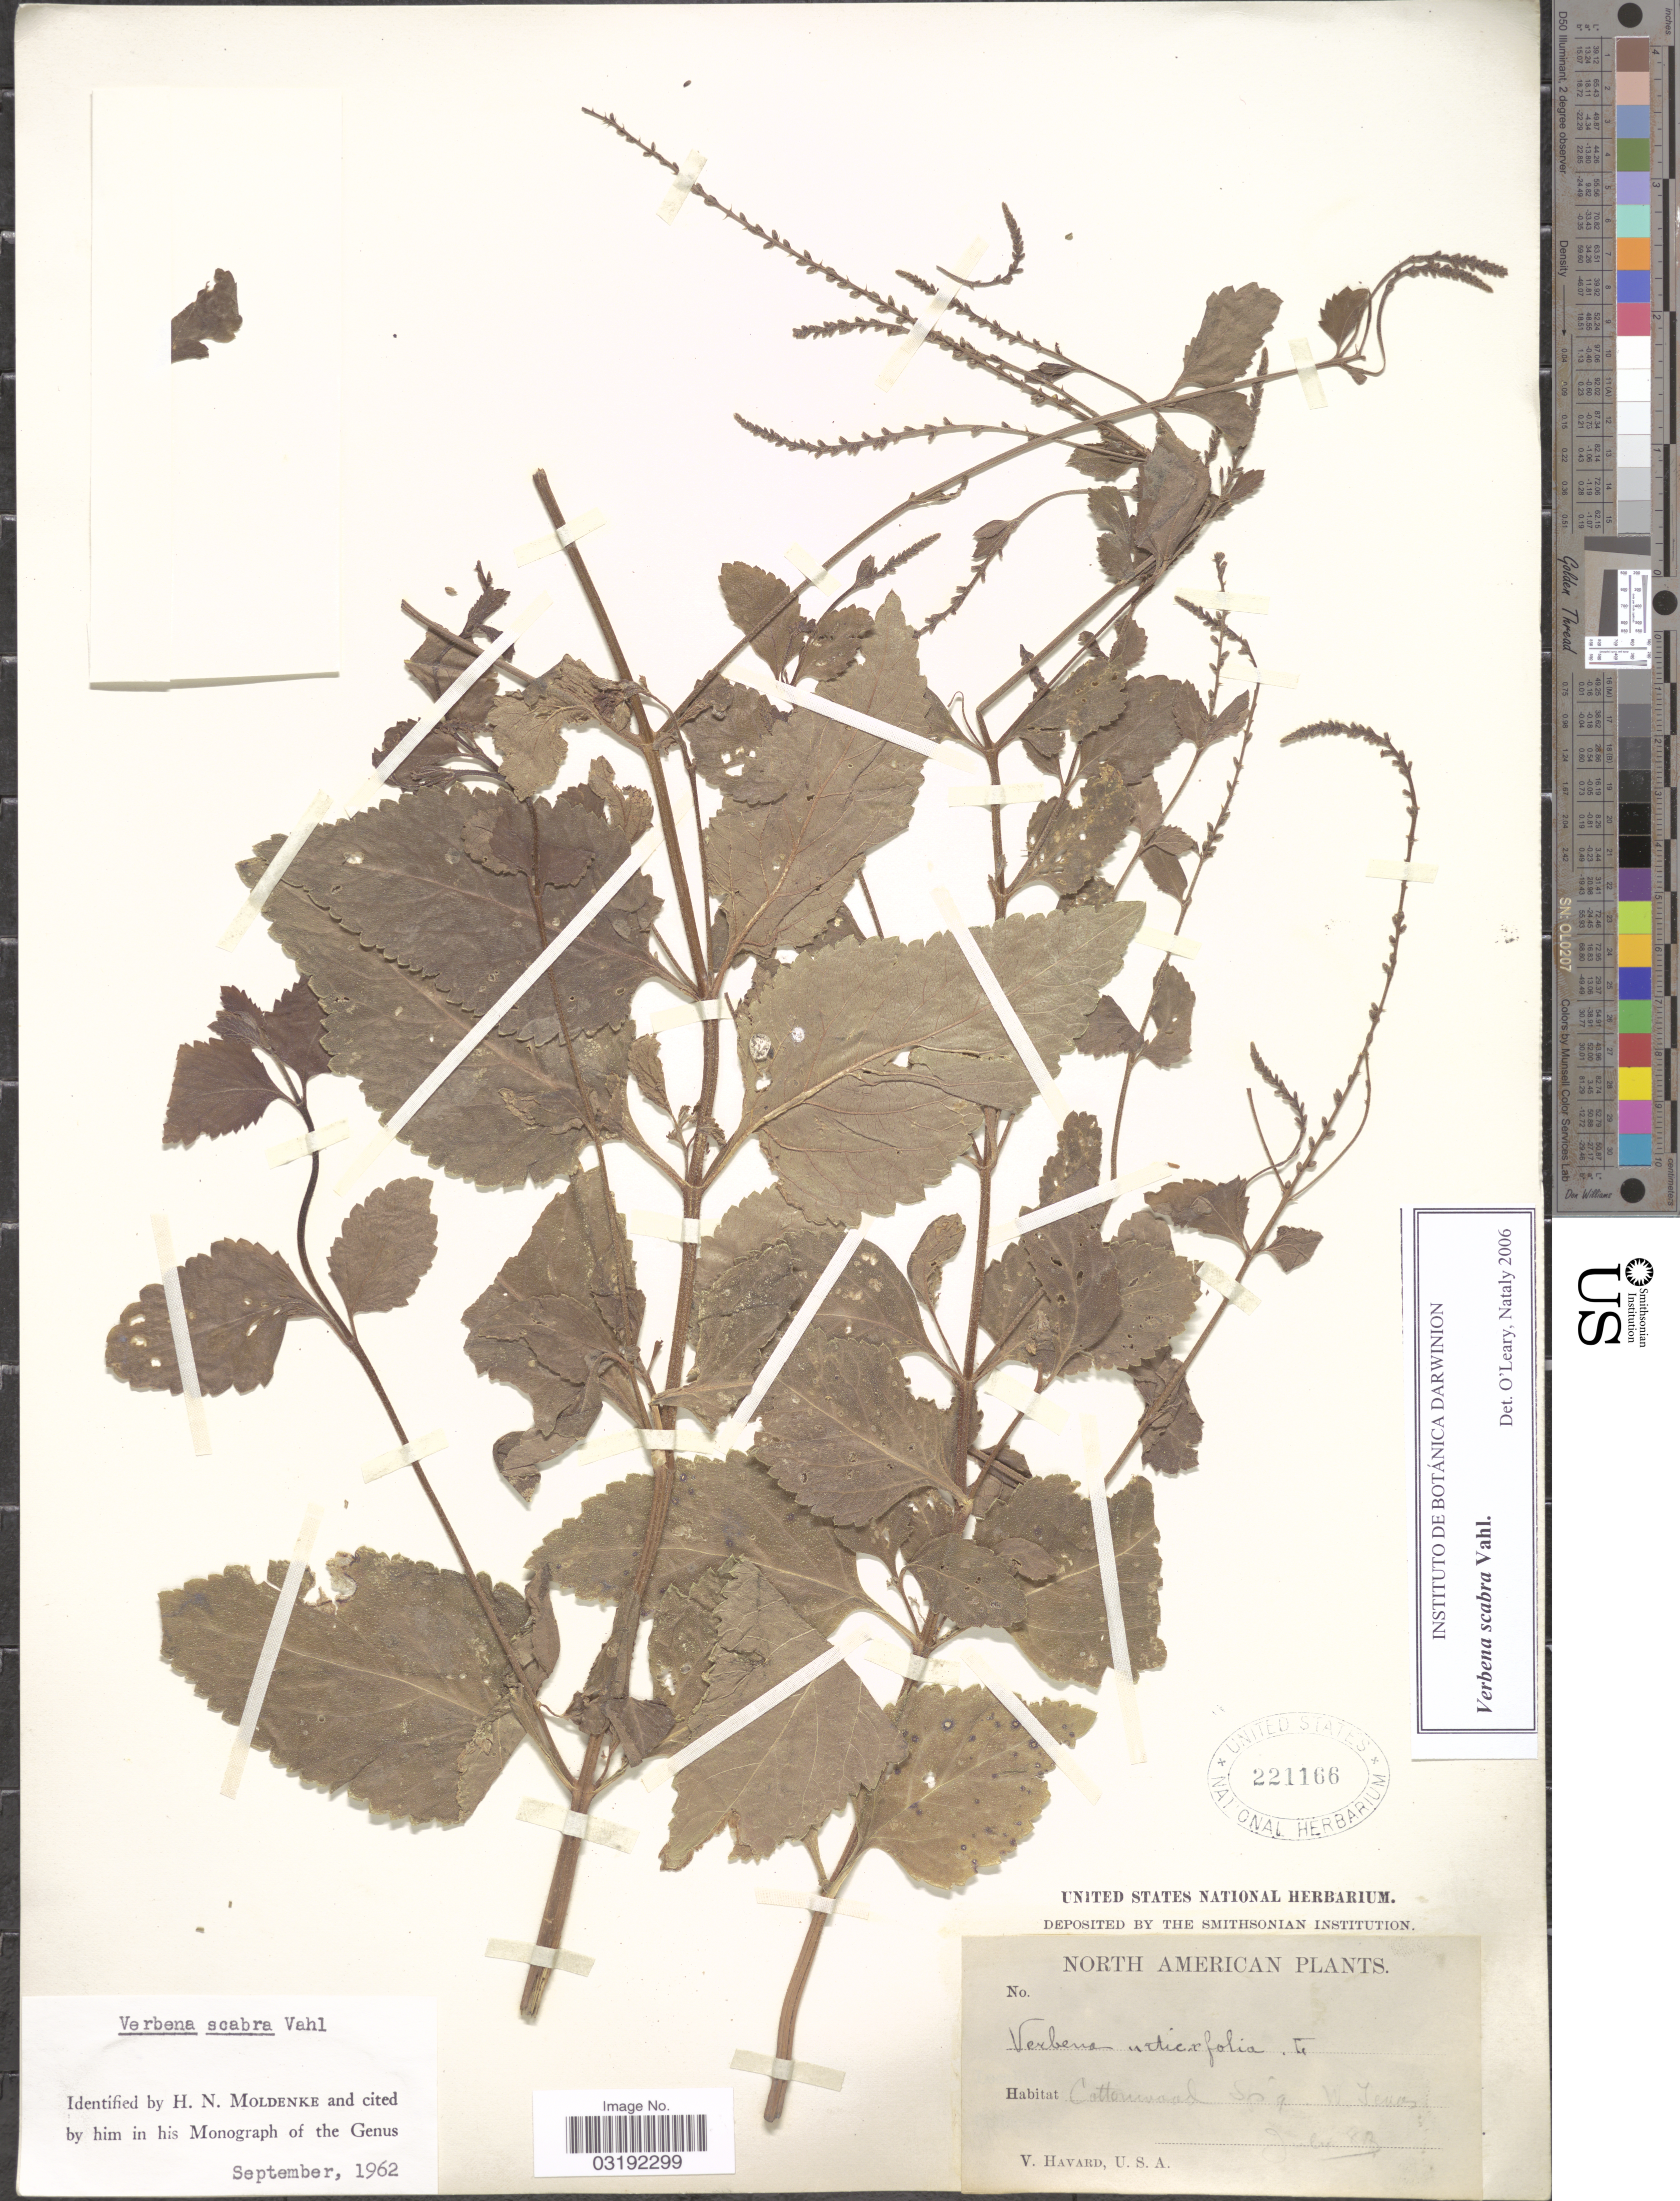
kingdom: Plantae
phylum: Tracheophyta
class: Magnoliopsida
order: Lamiales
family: Verbenaceae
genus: Verbena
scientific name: Verbena stricta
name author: Vent.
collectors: V. Havard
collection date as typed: Transcribed d/m/y: /7/83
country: United States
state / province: Texas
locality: Cottonwood, W. Texas.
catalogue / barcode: US 221166